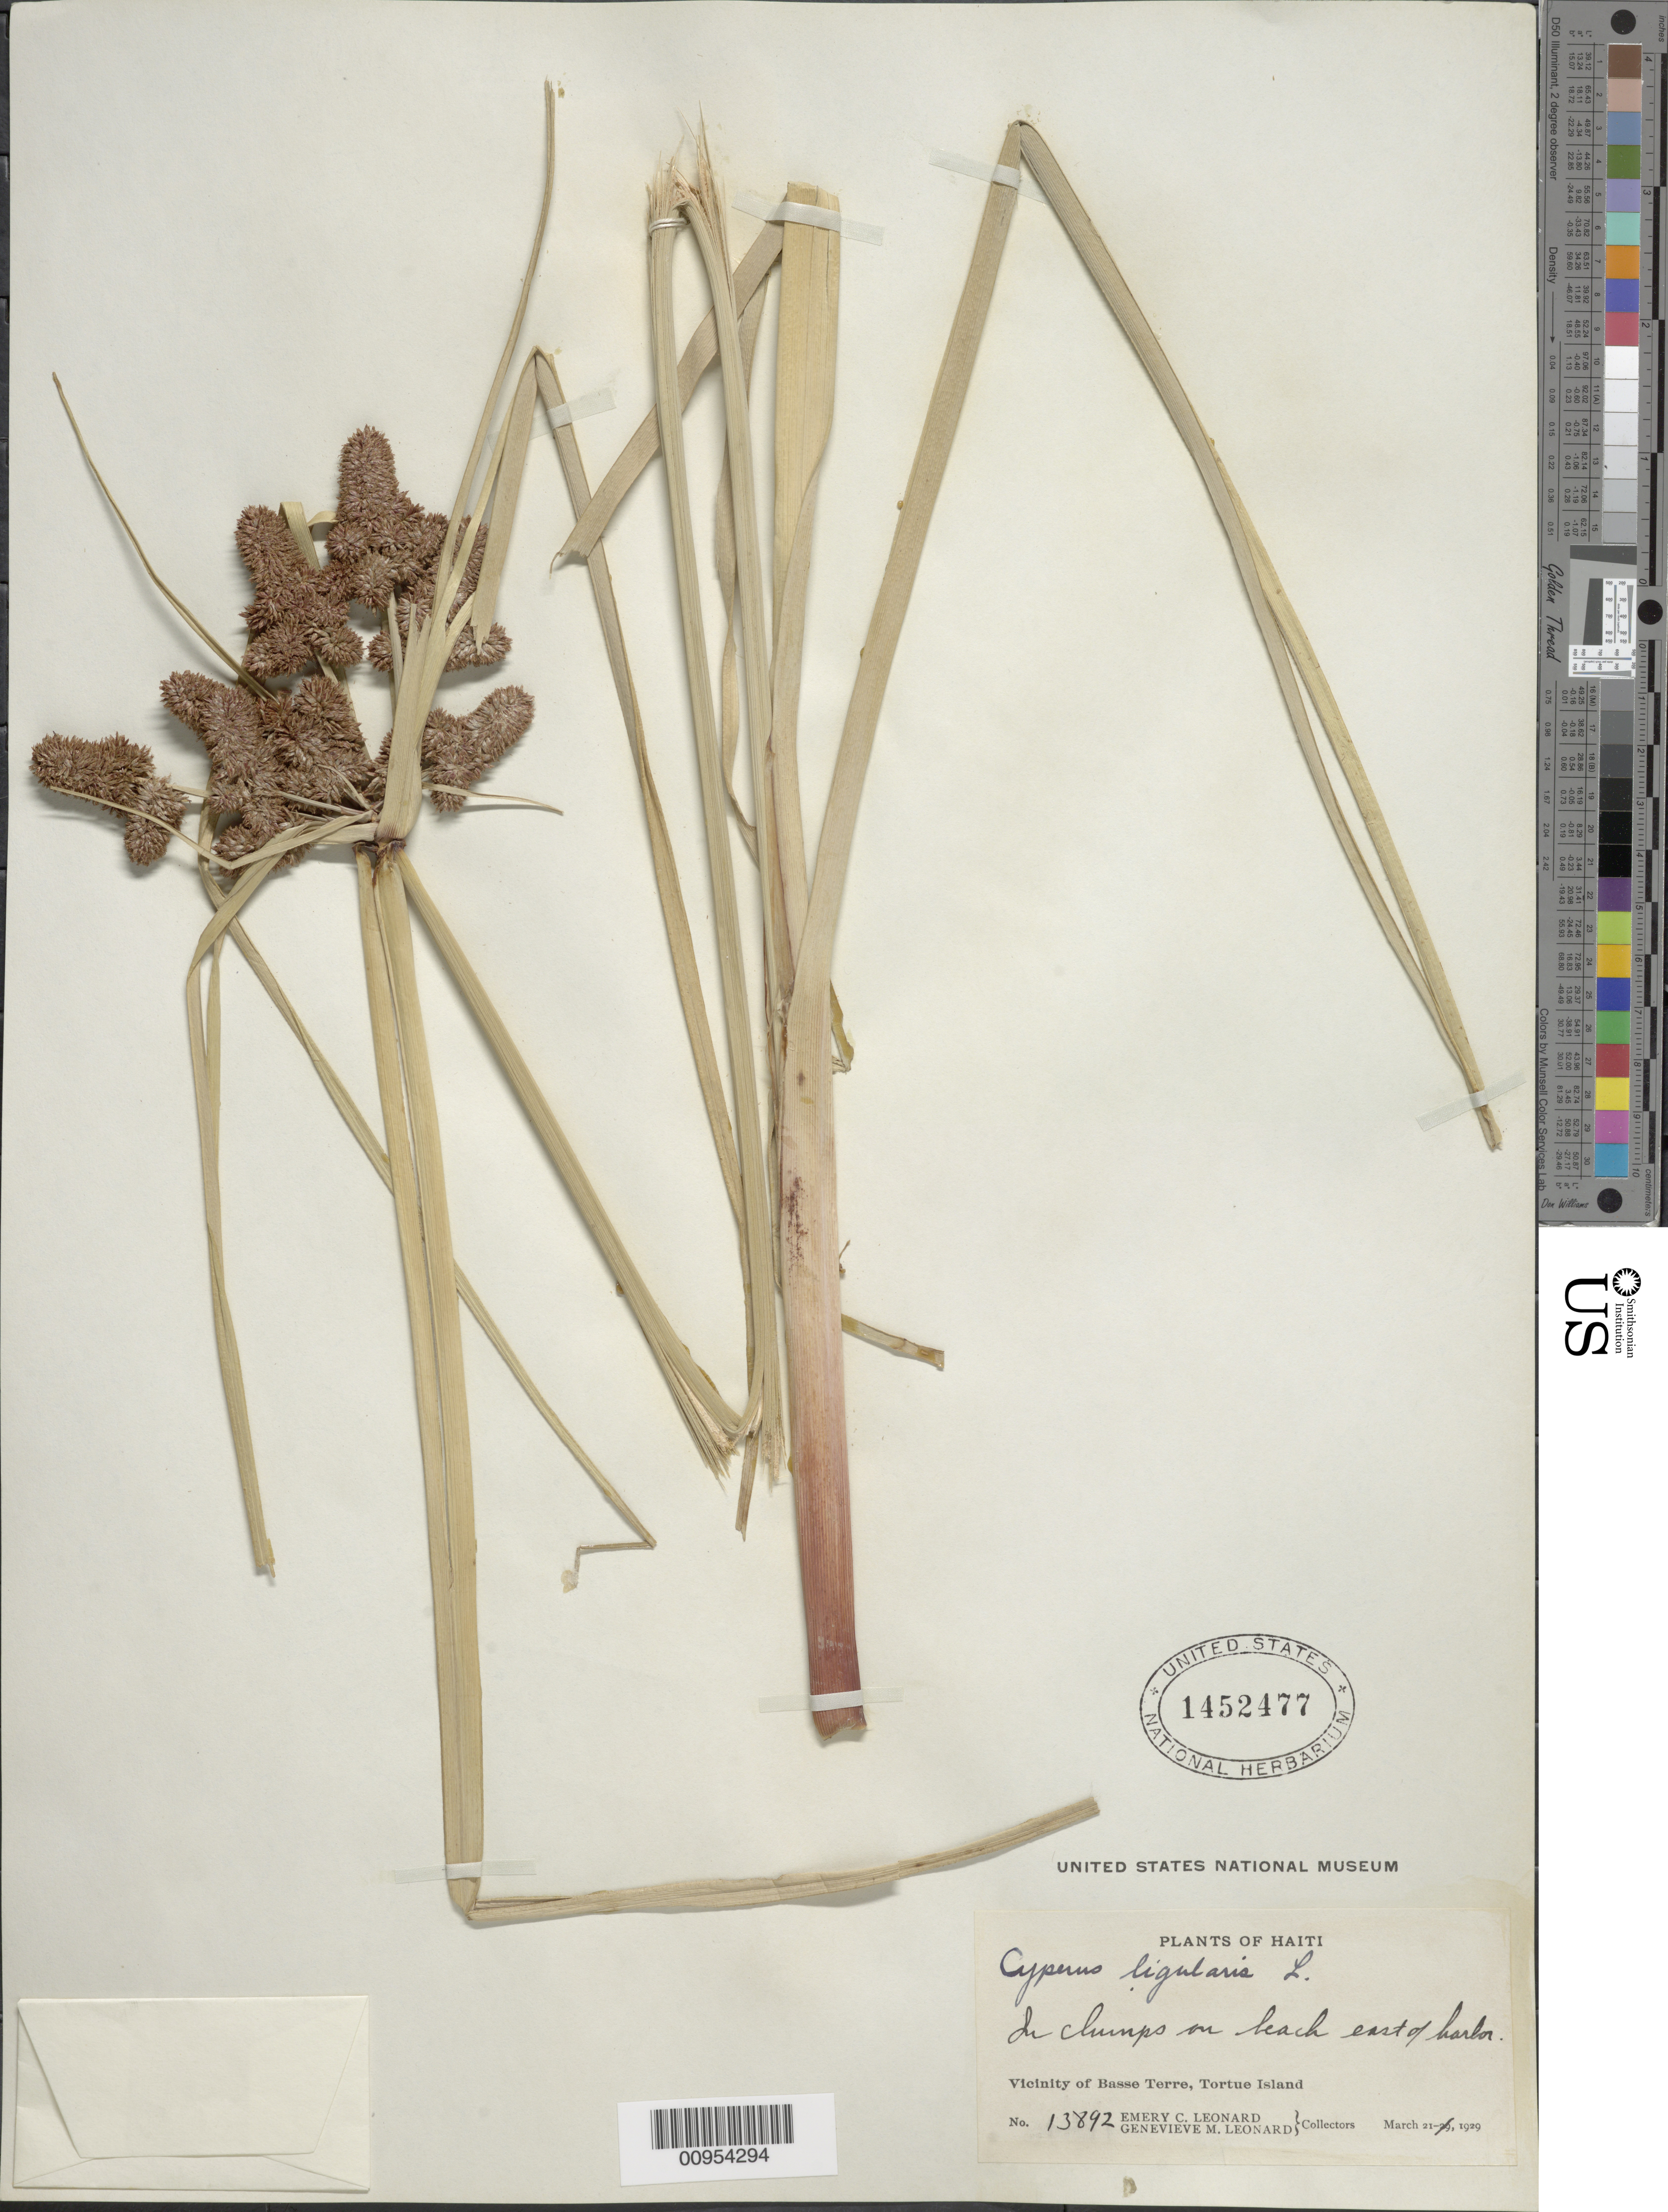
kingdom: Plantae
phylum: Tracheophyta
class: Liliopsida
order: Poales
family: Cyperaceae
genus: Cyperus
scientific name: Cyperus ligularis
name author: L.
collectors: E. C. Leonard & G. M. Leonard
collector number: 13892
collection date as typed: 21 Mar 1929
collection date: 1929-03-21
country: Haiti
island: Tortue Island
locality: Vicinity of Basse Terre, beach E of harbor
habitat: On beach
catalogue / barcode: US 1452477